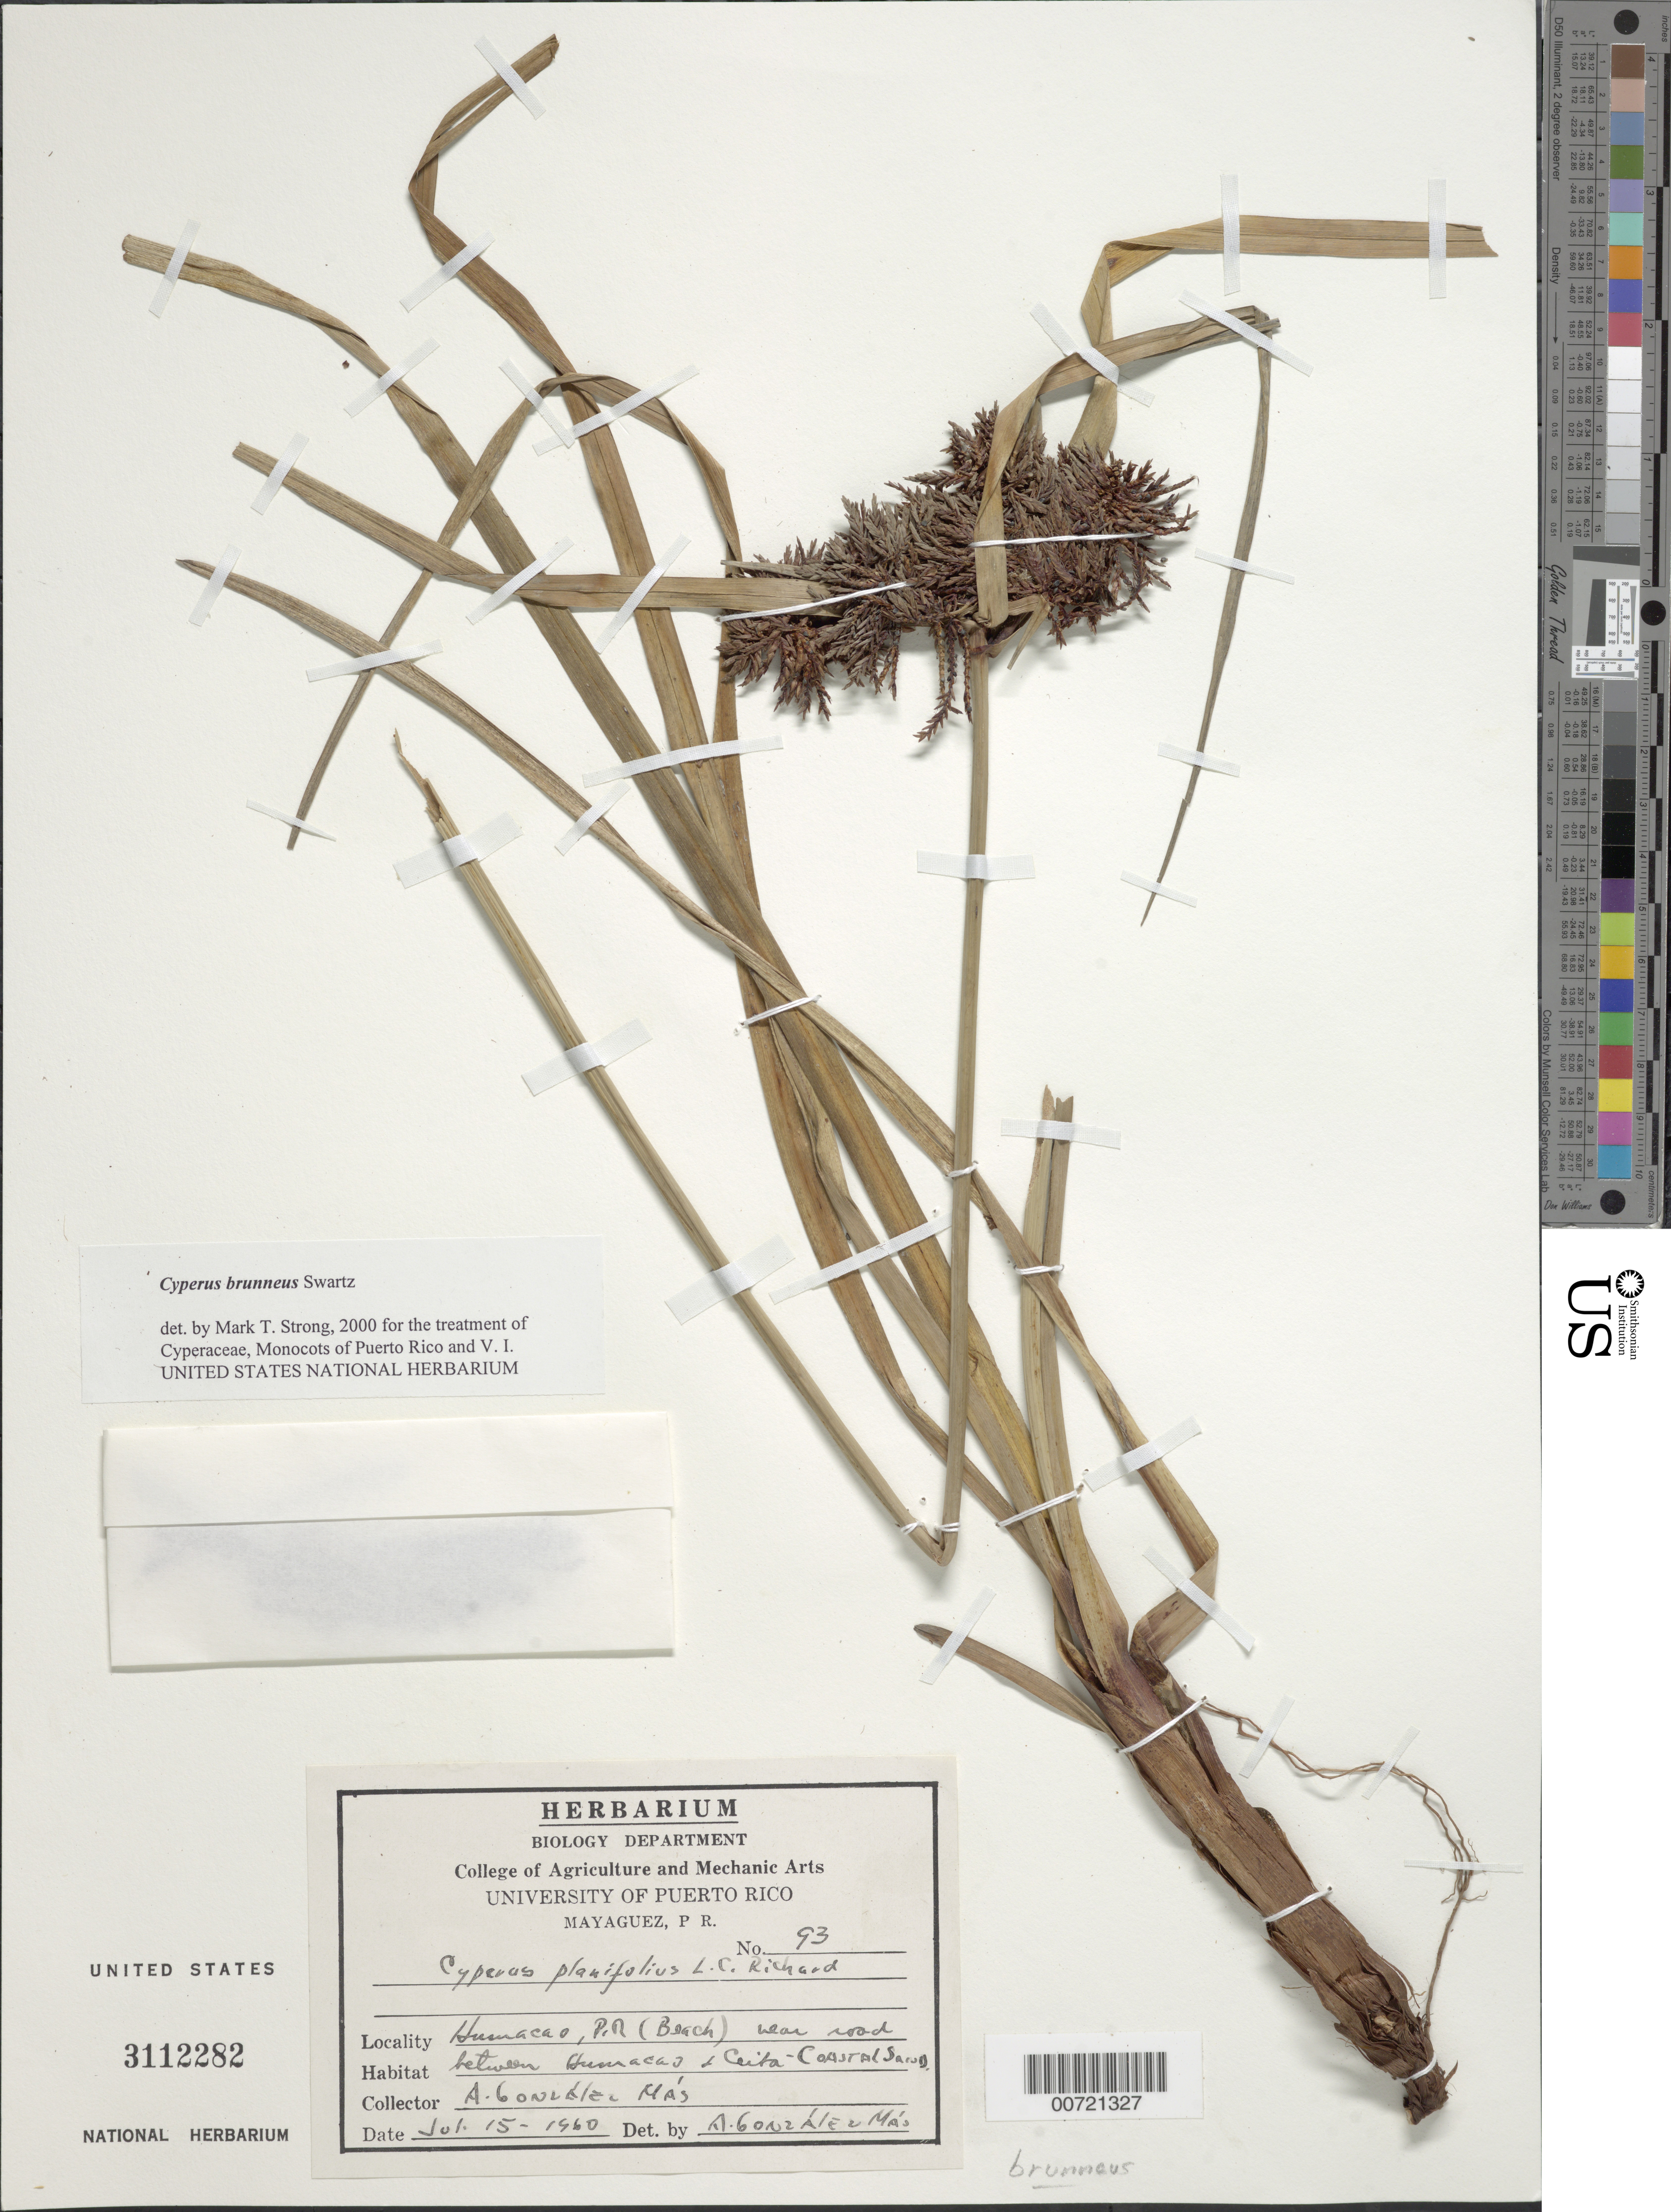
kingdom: Plantae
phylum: Tracheophyta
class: Liliopsida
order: Poales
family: Cyperaceae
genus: Cyperus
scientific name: Cyperus brunneus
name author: Sw.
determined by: Strong, M. T., (US), Smithsonian Institution - National Museum of Natural History (UNITED STATES)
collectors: A. Gonzalez Mas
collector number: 93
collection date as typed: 15 Jul 1960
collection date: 1960-07-15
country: Puerto Rico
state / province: Humacao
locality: Humacao: Playa Humacao, near road between Humacao and Ceiba.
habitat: Coastal sands.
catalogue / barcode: US 3112282